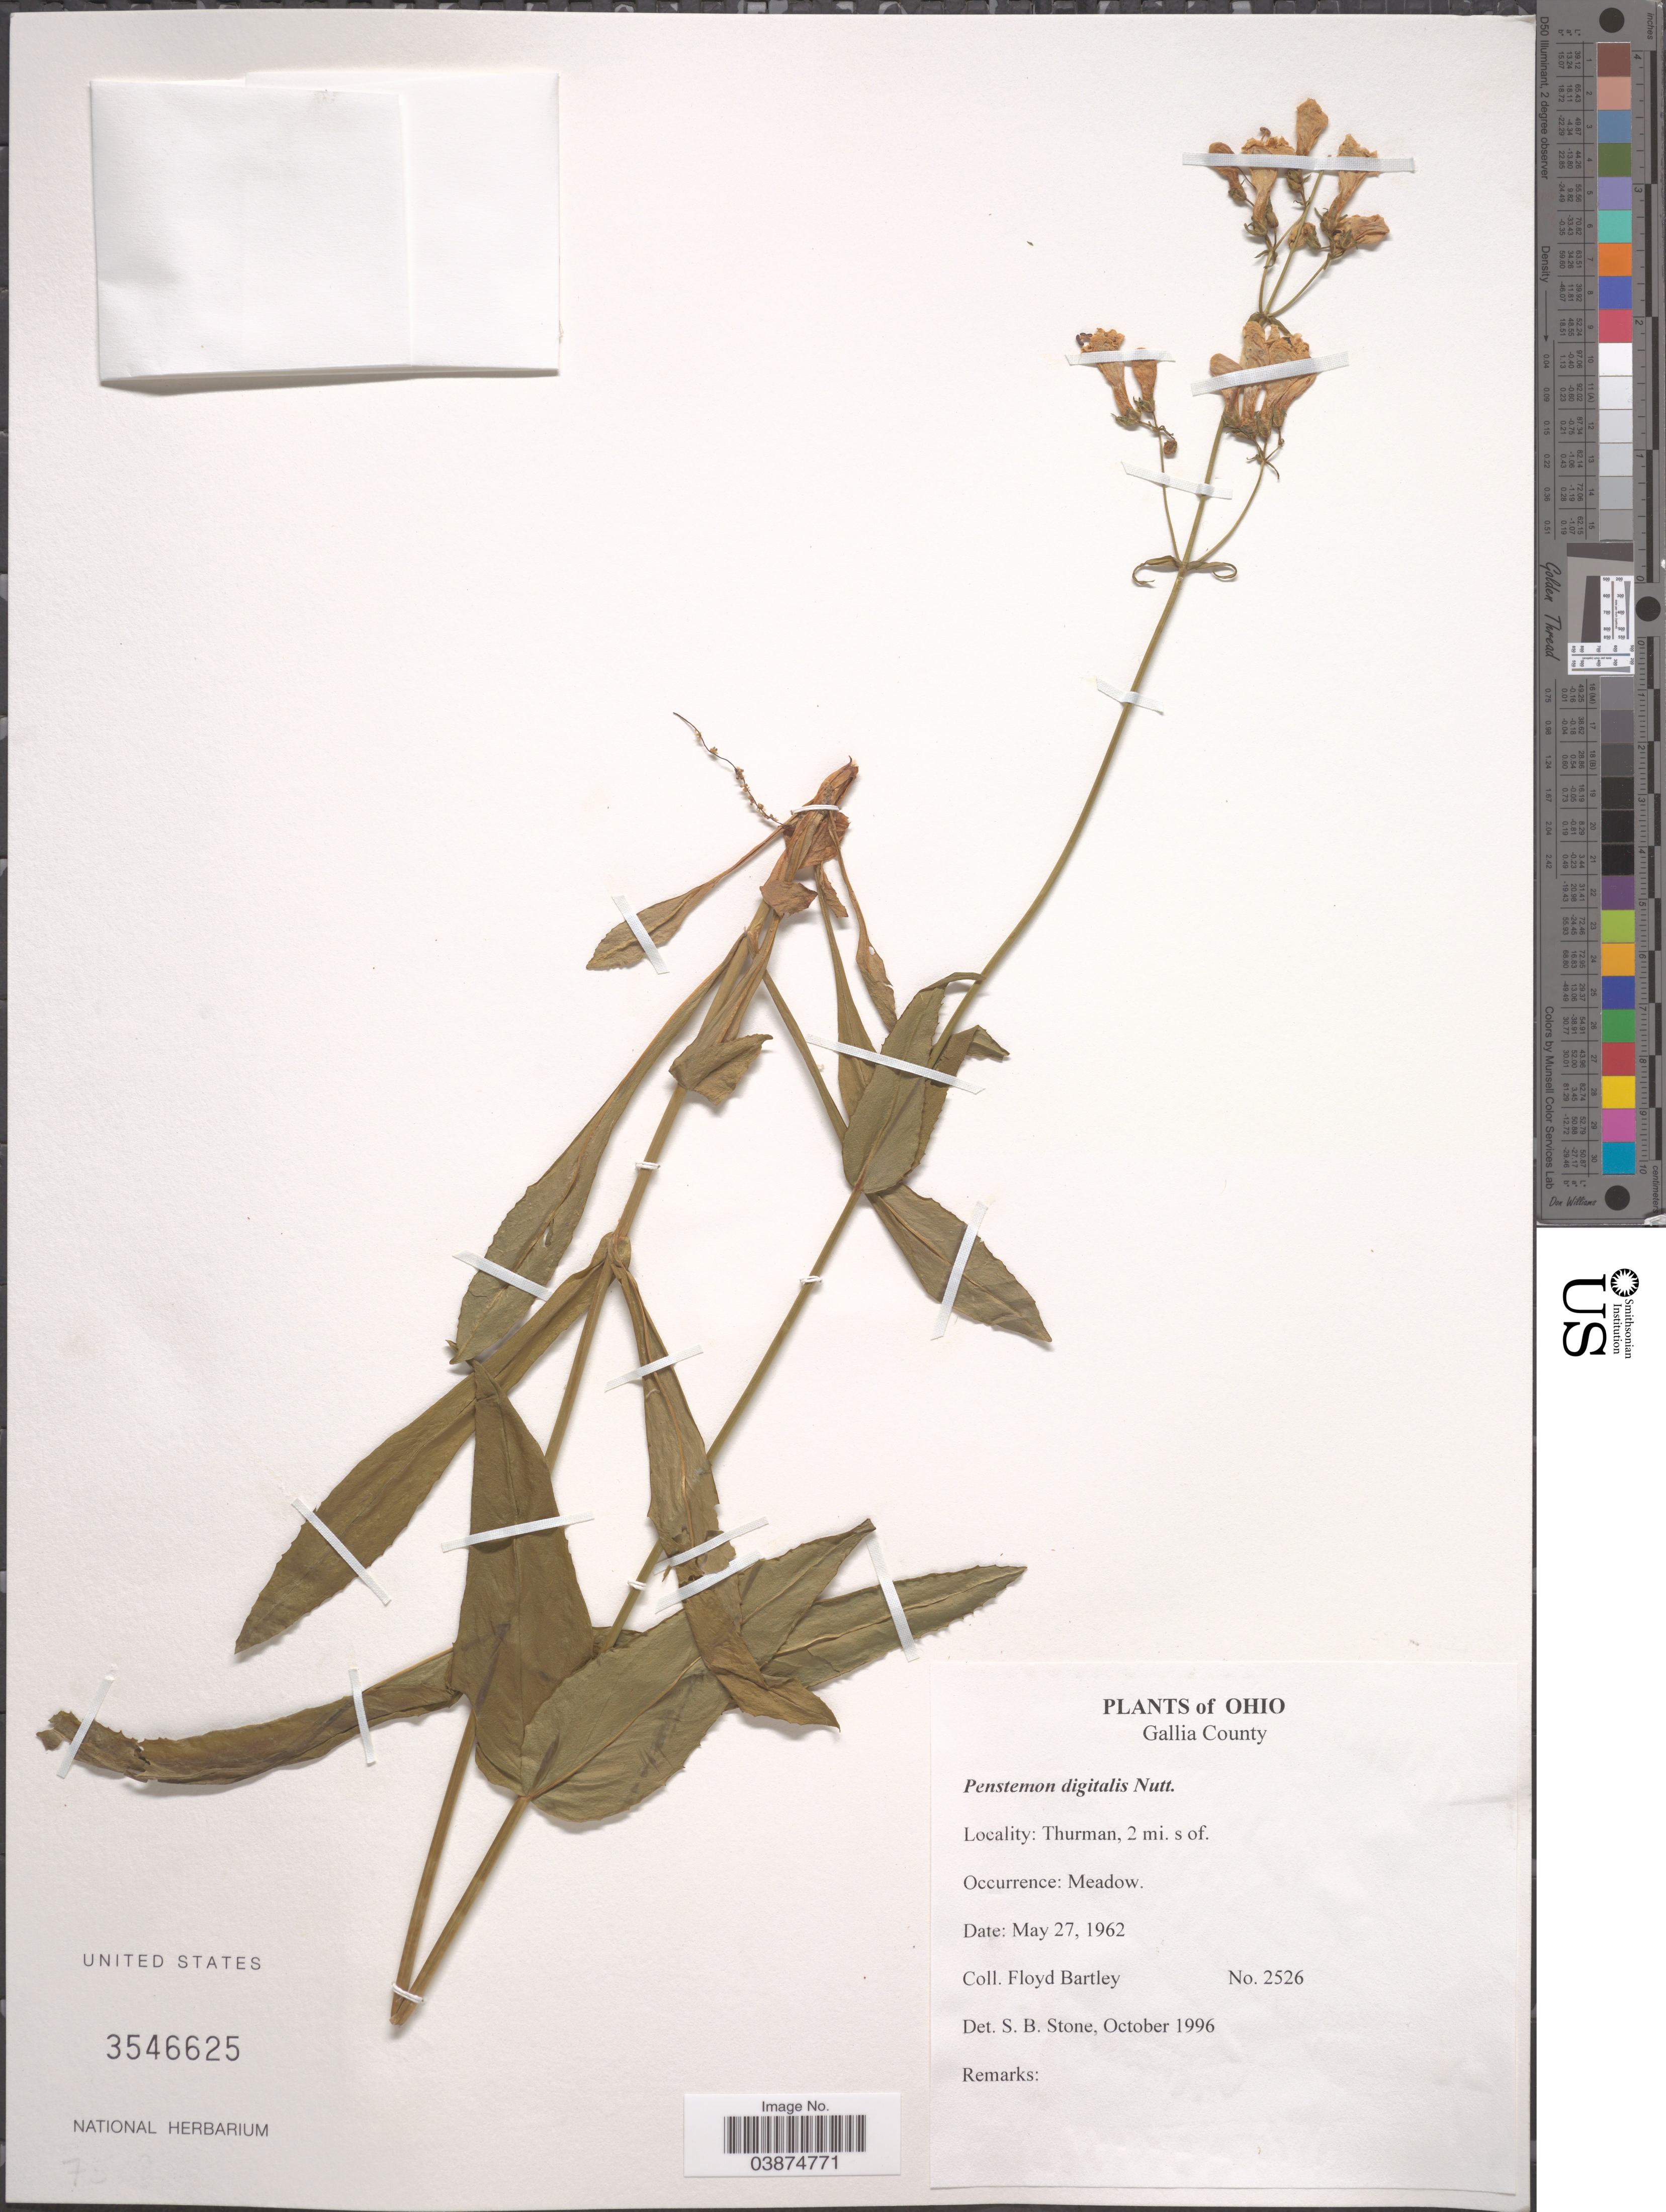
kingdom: Plantae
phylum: Tracheophyta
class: Magnoliopsida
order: Lamiales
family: Plantaginaceae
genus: Penstemon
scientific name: Penstemon digitalis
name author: Nutt. ex Sims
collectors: F. Bartley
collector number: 2526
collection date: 1962-05-27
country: United States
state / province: Ohio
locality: Gallia County. Thurman, 2 mi. s. of.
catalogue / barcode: US 3546625